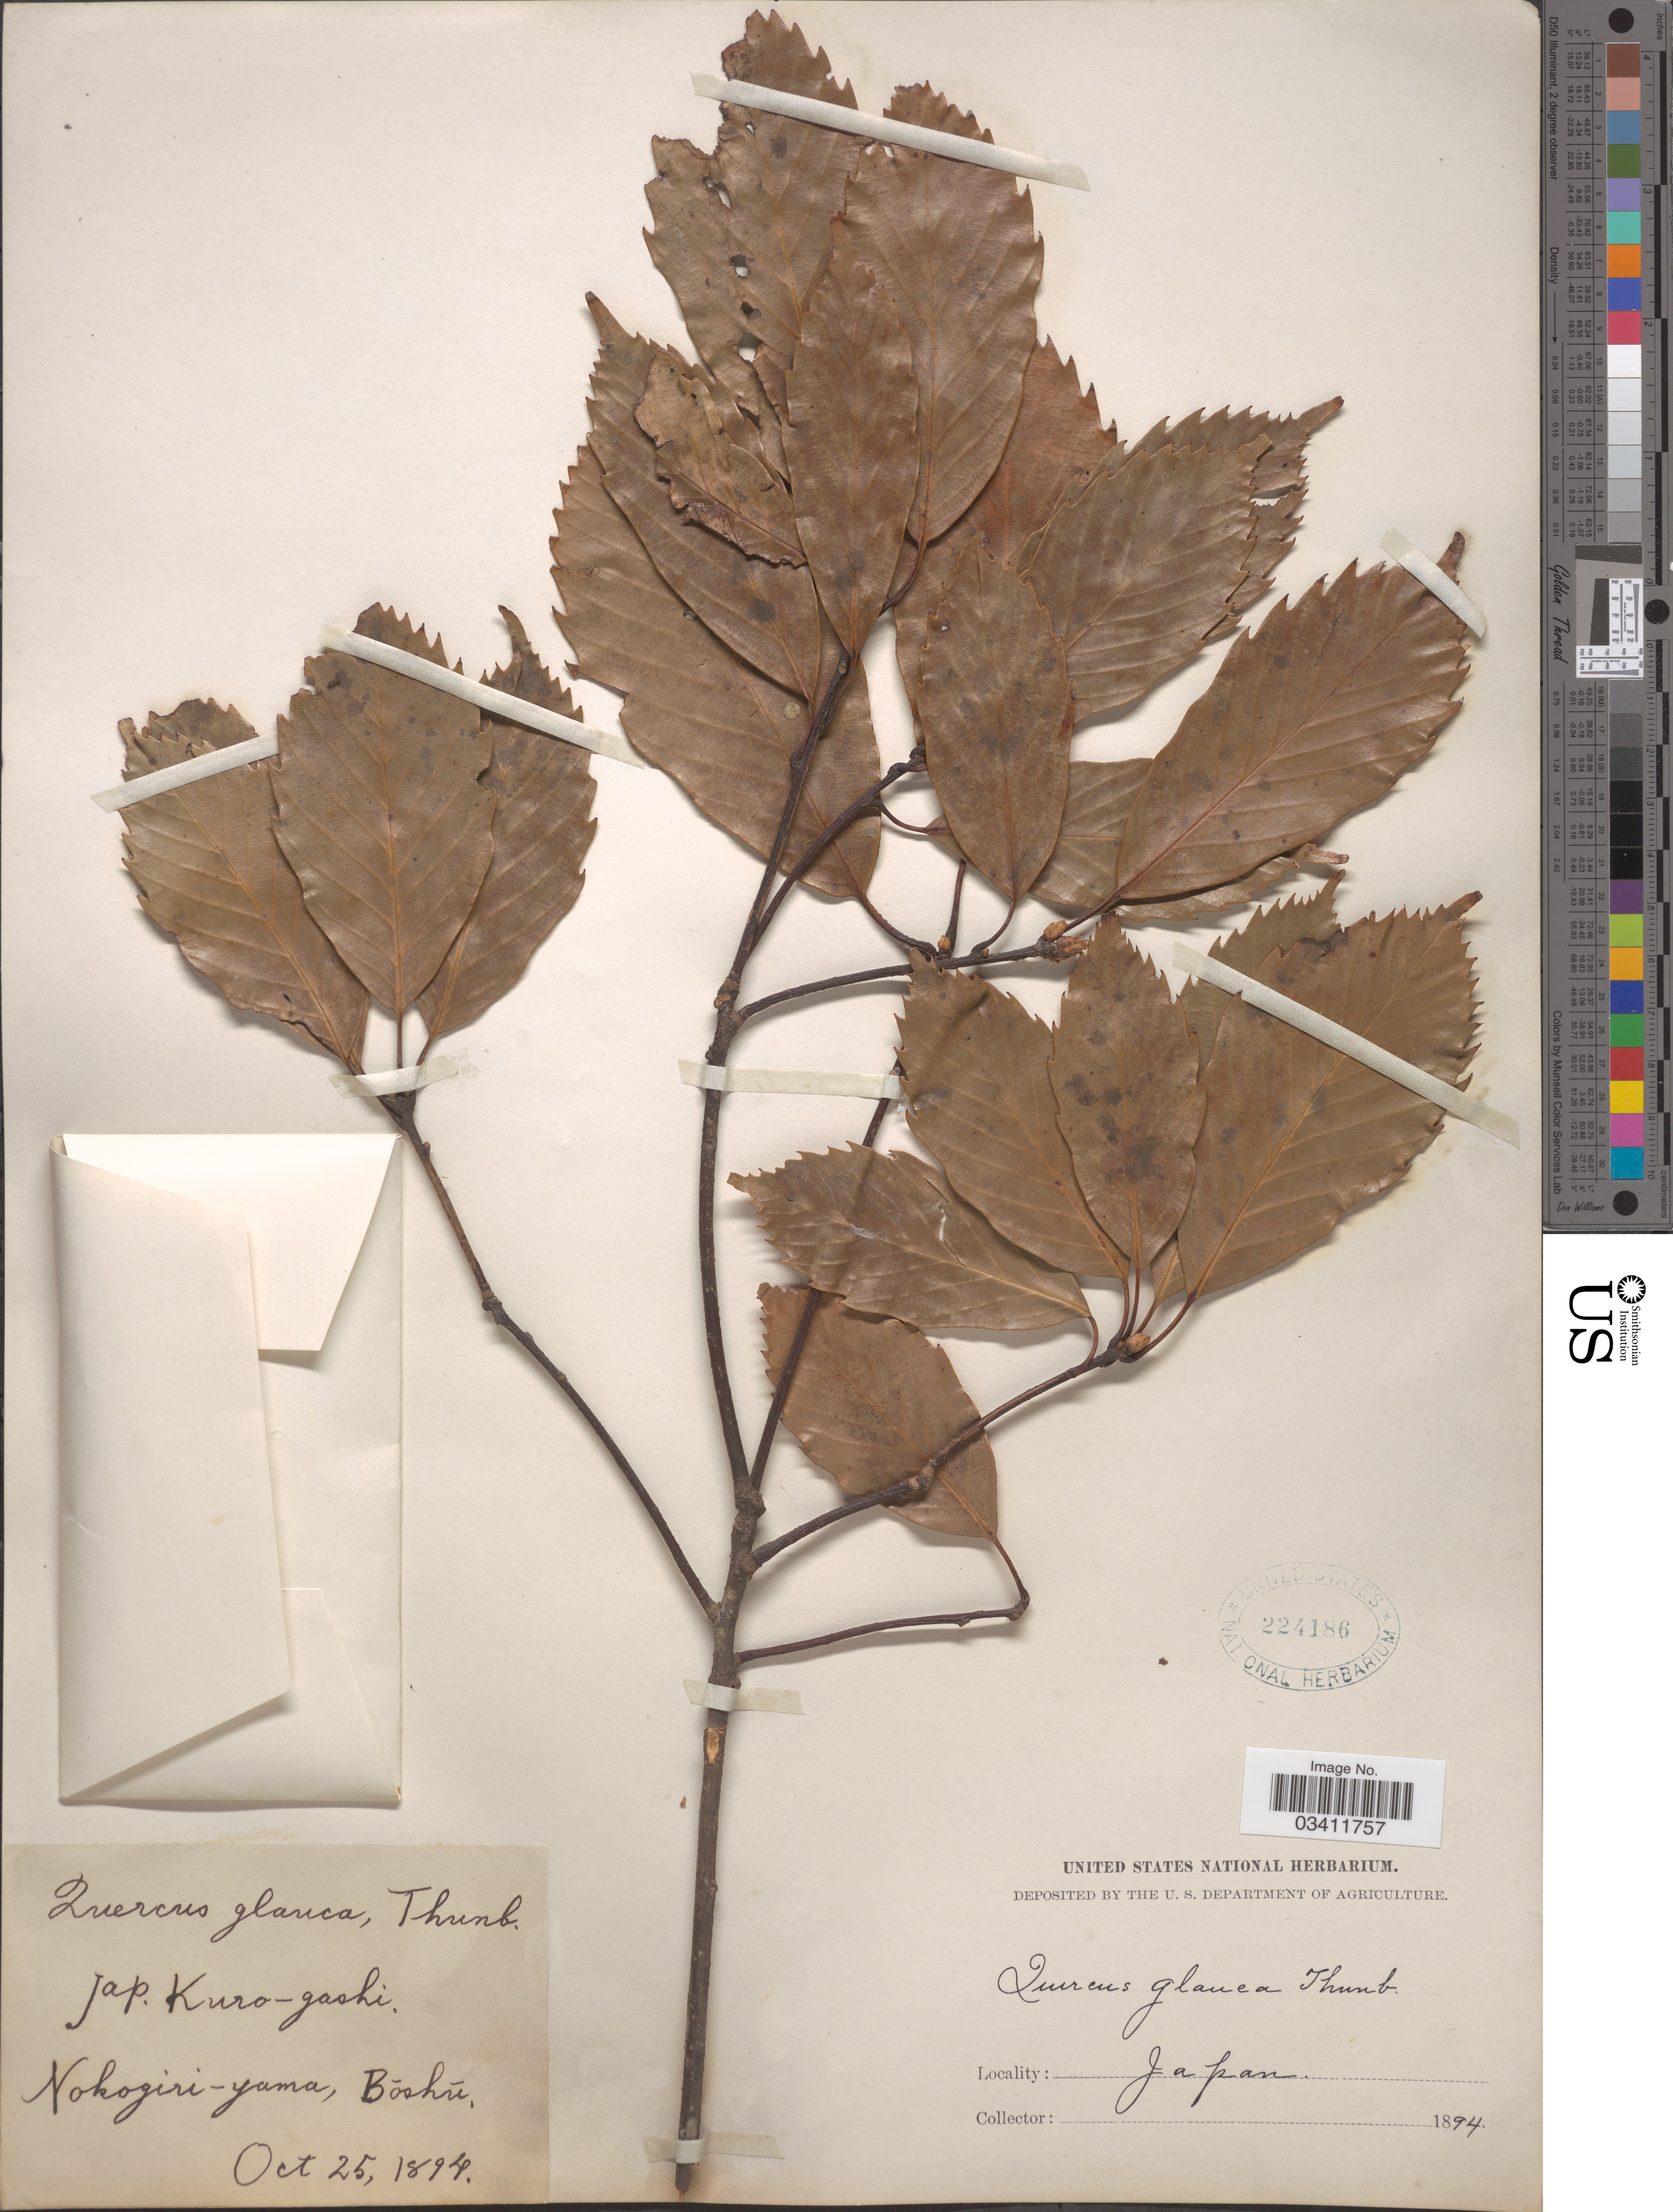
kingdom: Plantae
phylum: Tracheophyta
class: Magnoliopsida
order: Fagales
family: Fagaceae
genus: Quercus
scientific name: Quercus glauca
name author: Thunb.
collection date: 1894-10-25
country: Japan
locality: Nokogiri-yama, Bōshū.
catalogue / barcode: US 224186